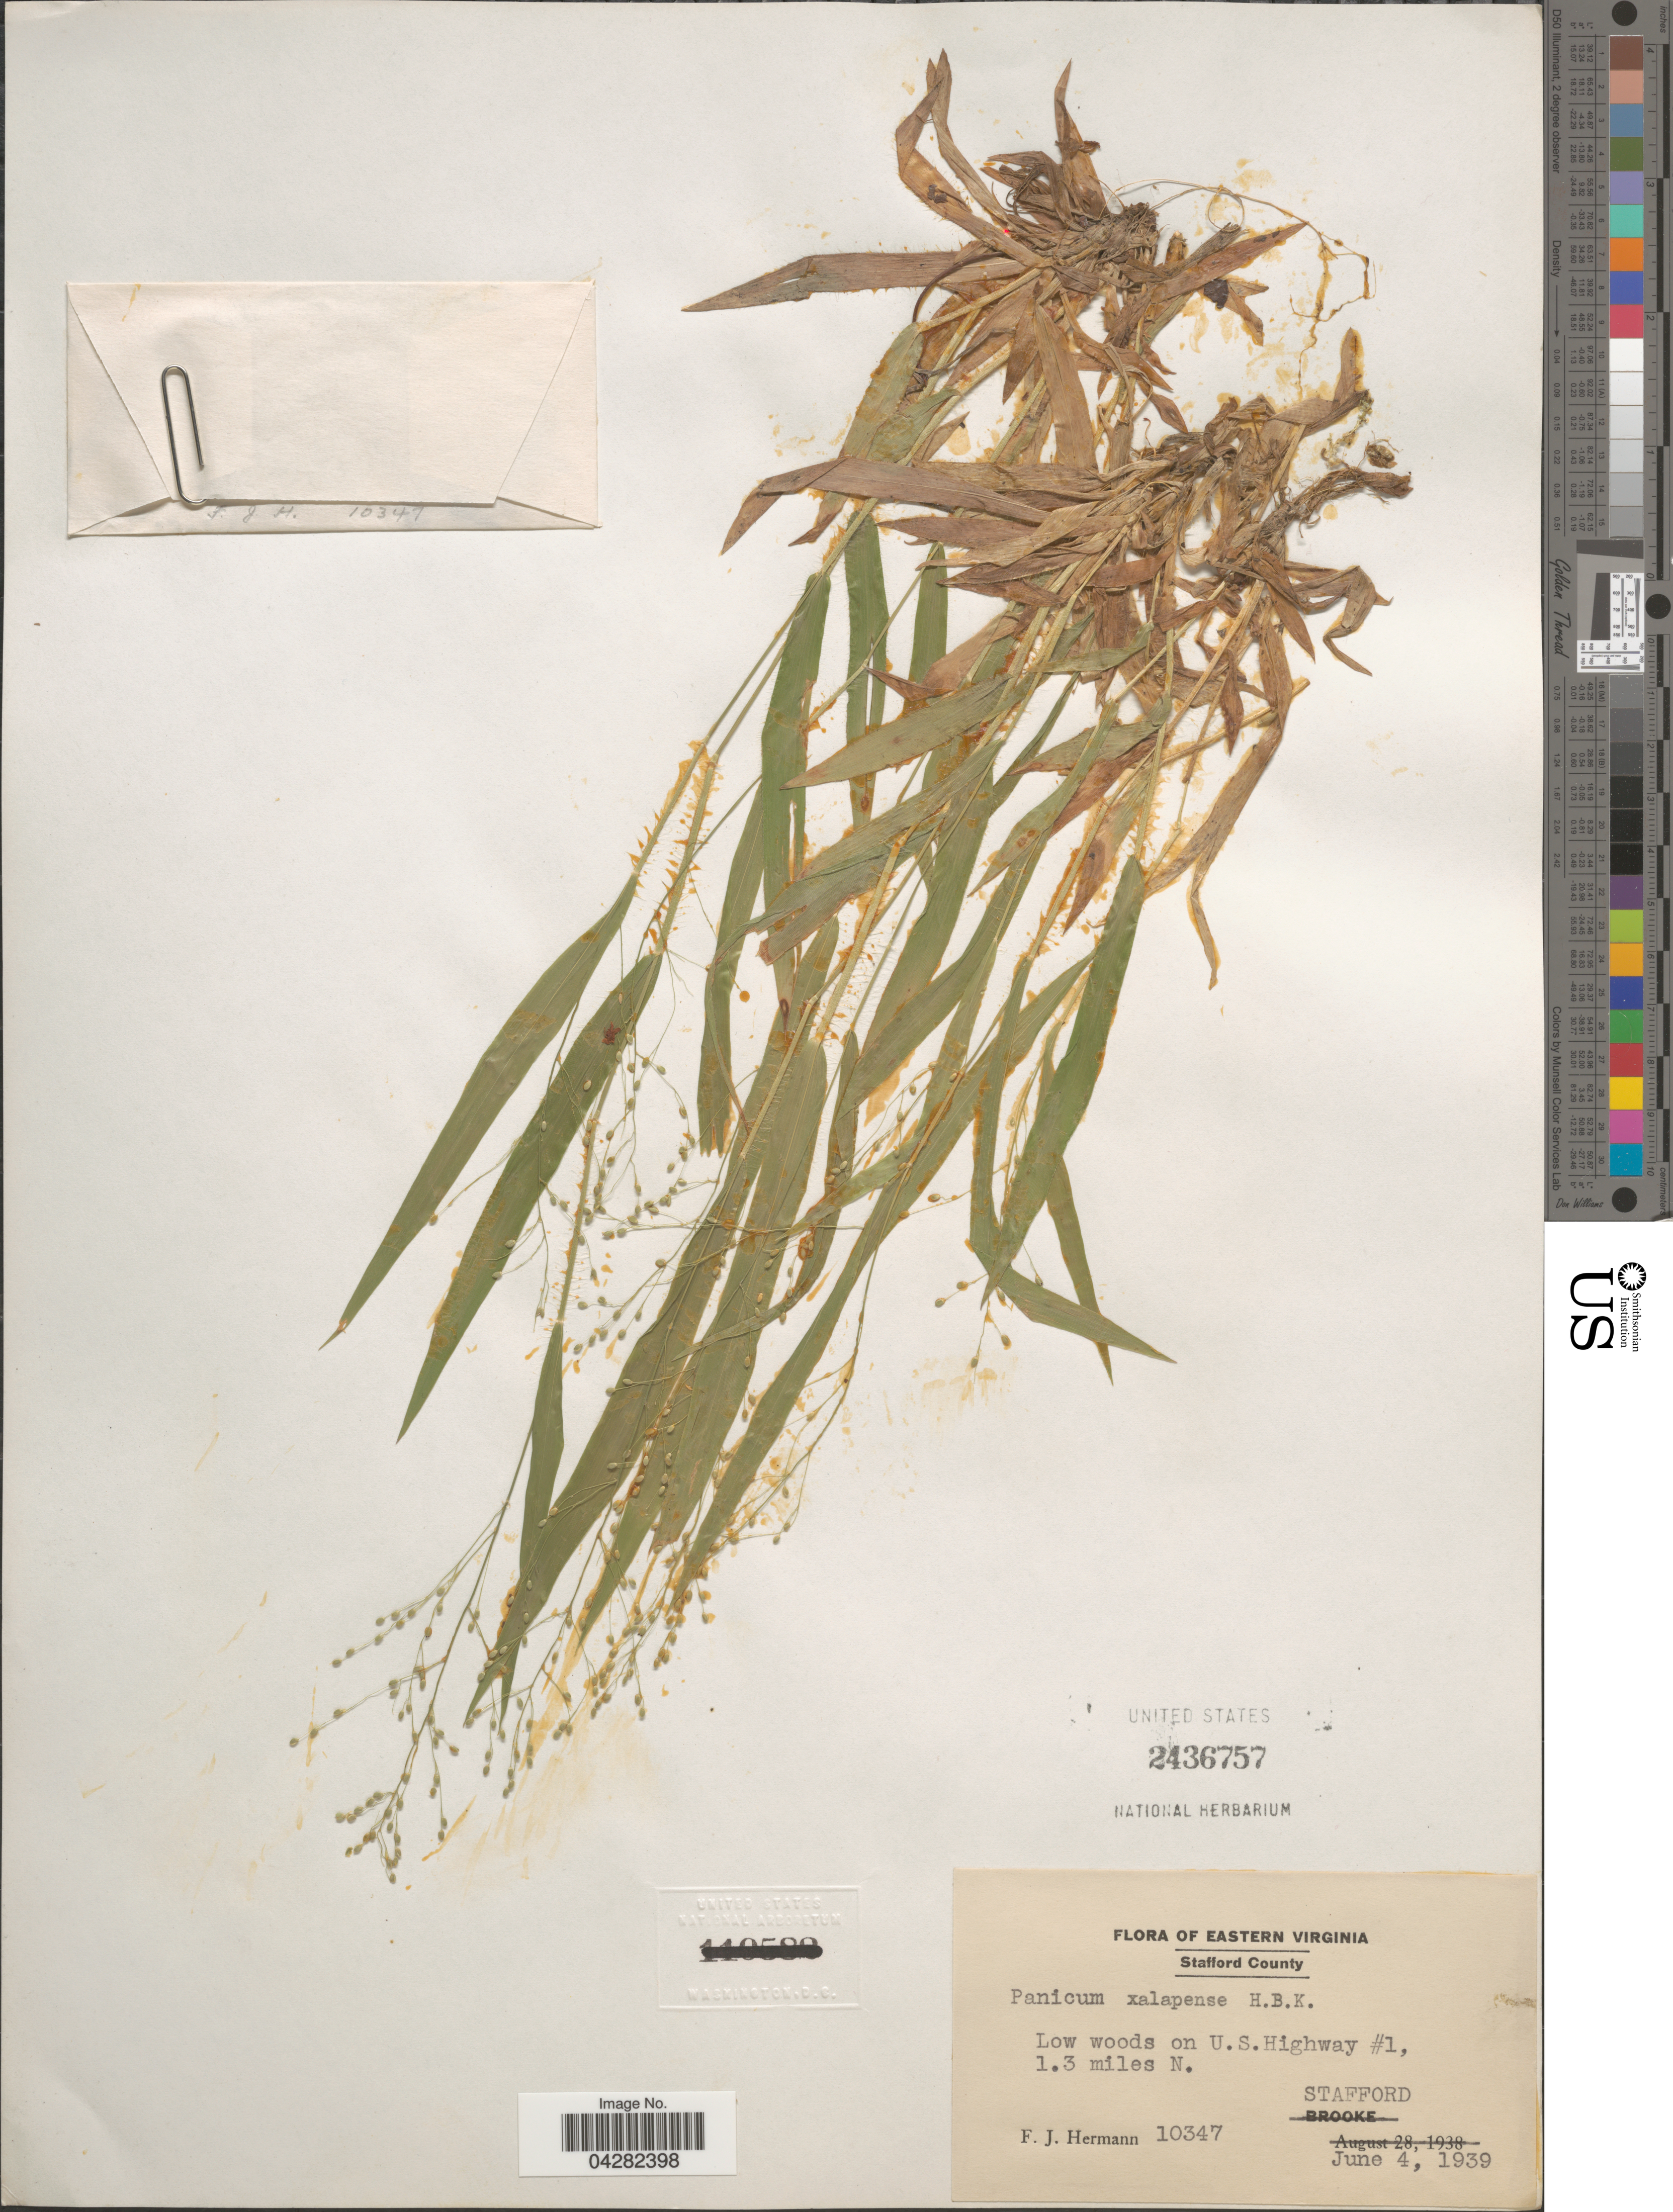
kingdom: Plantae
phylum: Tracheophyta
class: Liliopsida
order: Poales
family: Poaceae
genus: Dichanthelium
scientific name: Dichanthelium laxiflorum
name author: (Lam.) Gould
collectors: F. J. Hermann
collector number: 10347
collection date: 1939-06-04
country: United States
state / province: Virginia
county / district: Stafford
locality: Eastern Virginia. Stafford County. Low woods on U. S. Highway #1, 1.3 miles N. Stafford.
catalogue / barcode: US 2436757